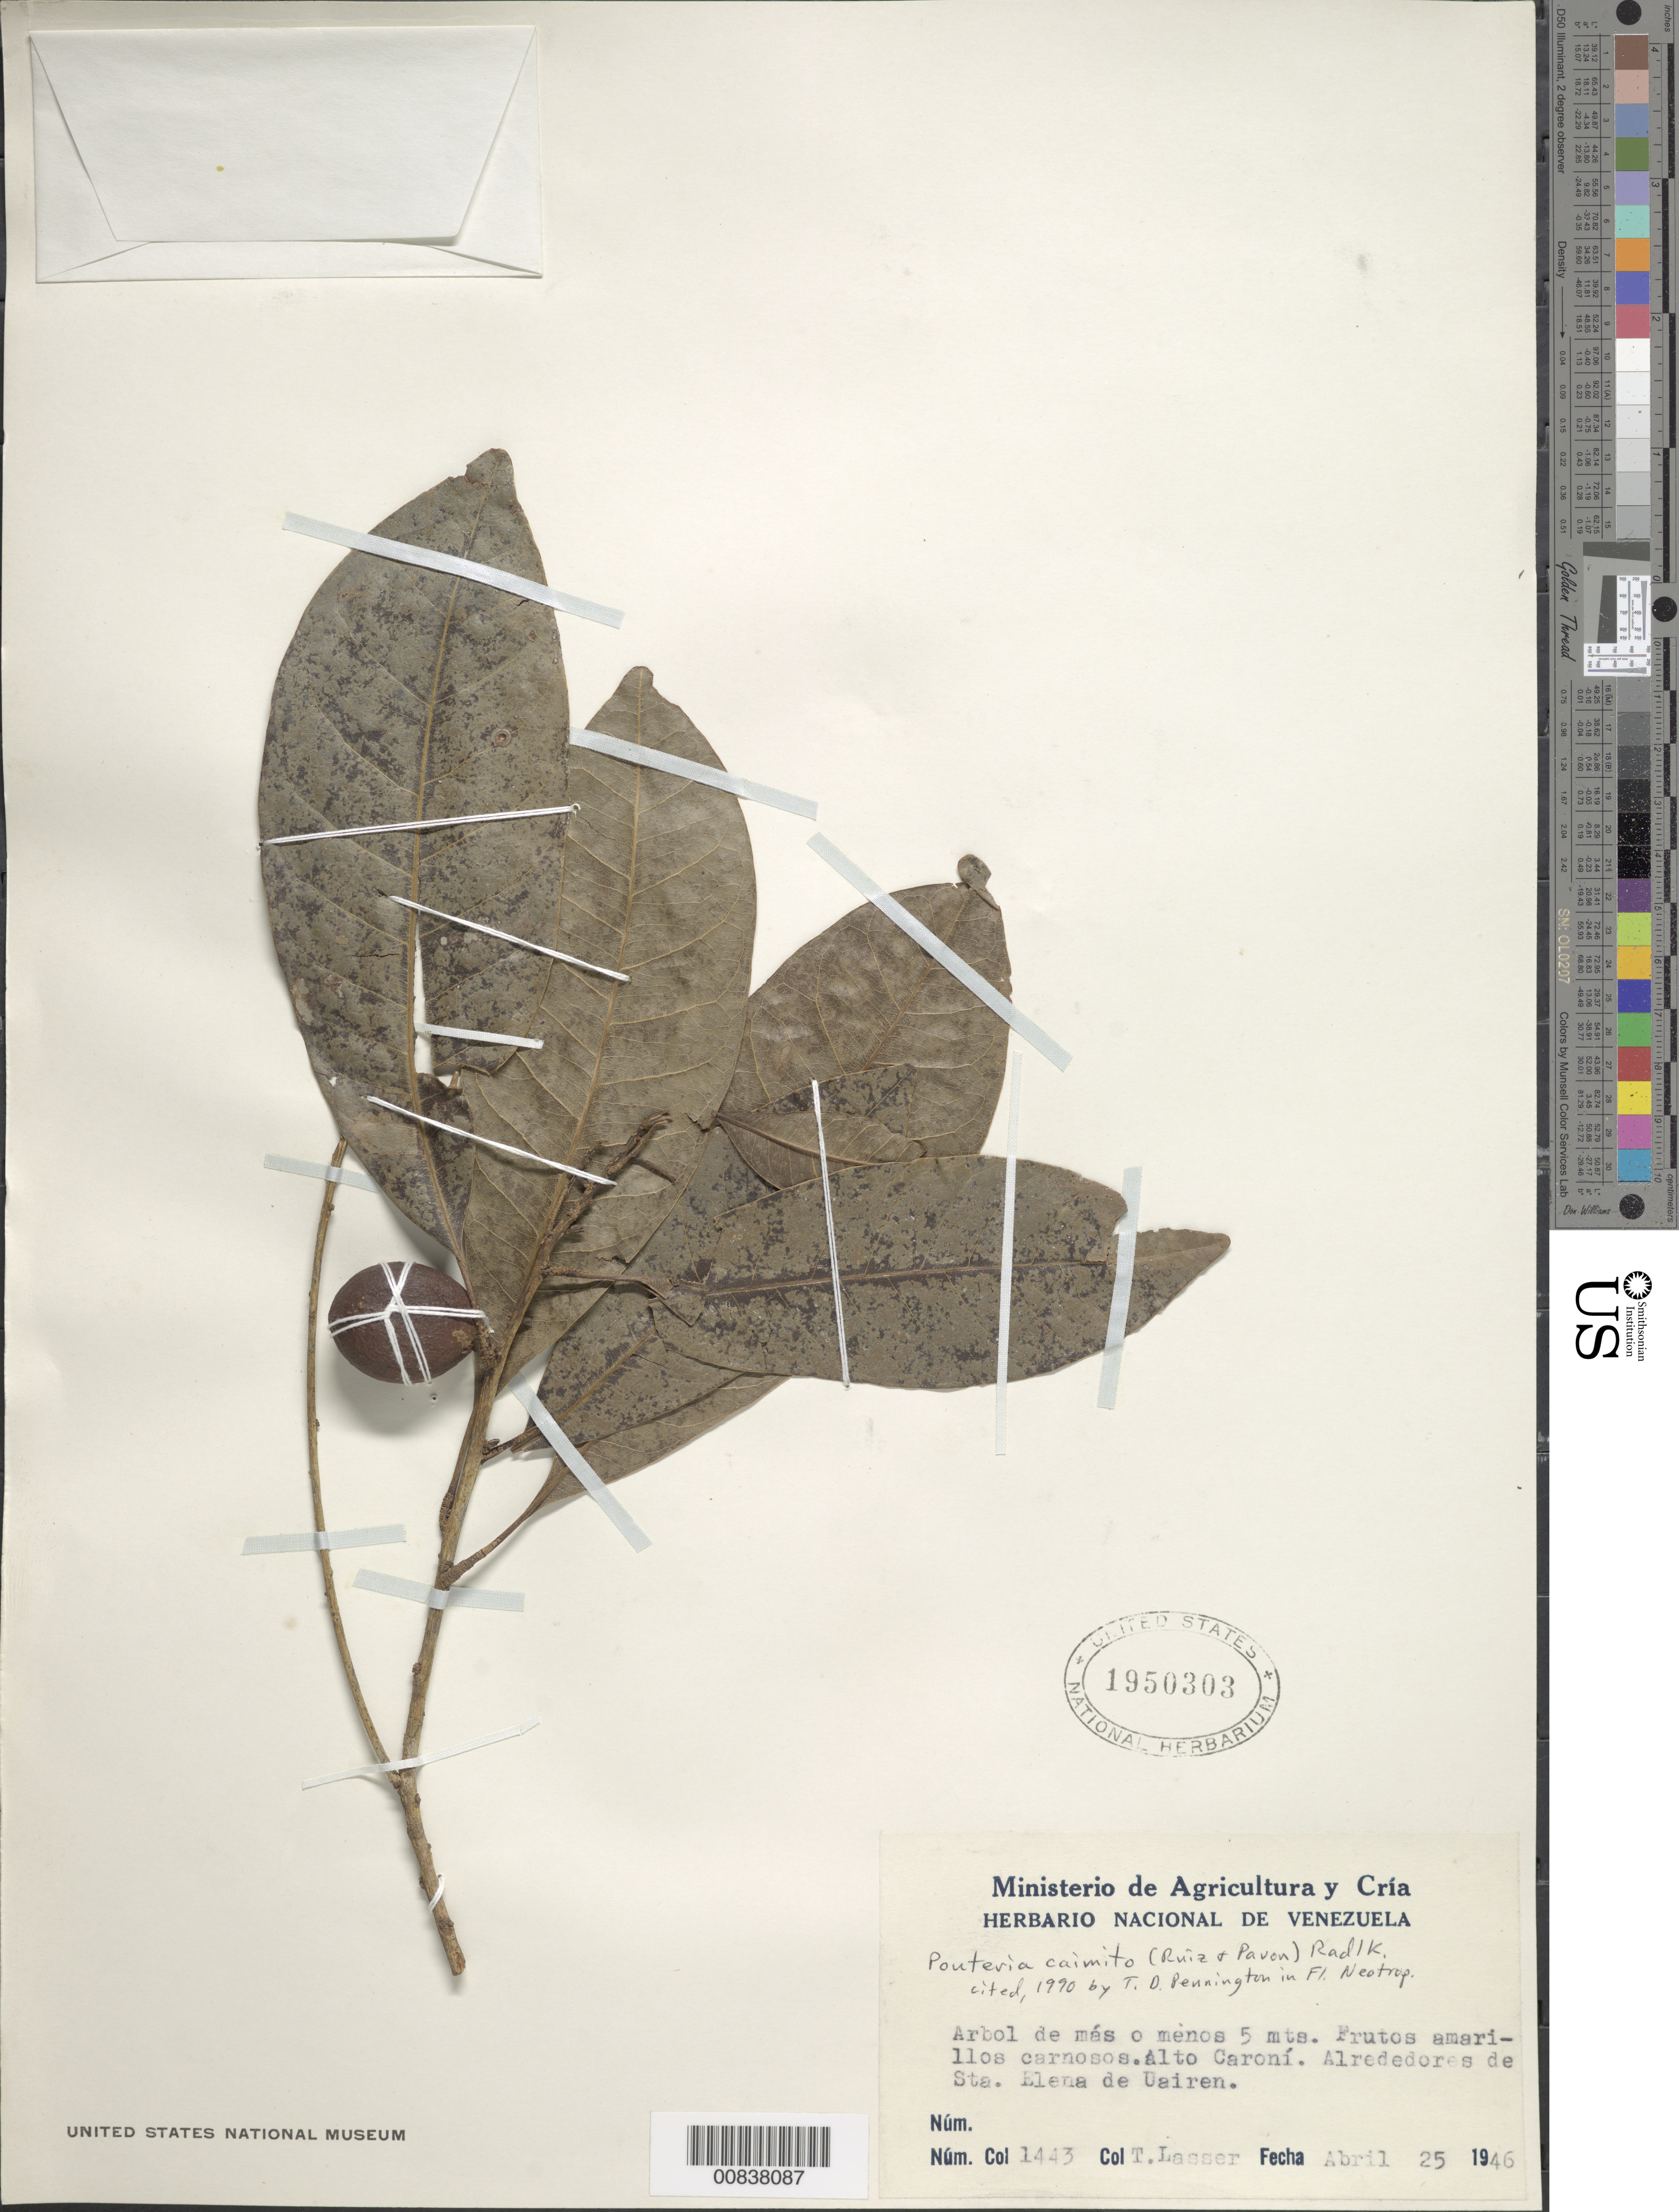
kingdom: Plantae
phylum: Tracheophyta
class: Magnoliopsida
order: Ericales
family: Sapotaceae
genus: Pouteria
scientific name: Pouteria caimito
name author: (Ruiz & Pav.) Radlk.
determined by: Pennington, T. D., (K)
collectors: T. Lasser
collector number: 1443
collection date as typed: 25-Apr-46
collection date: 1946-04-25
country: Venezuela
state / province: Bolívar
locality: Sta. Elena de Uairén, Alto Caroní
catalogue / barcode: US 1950303